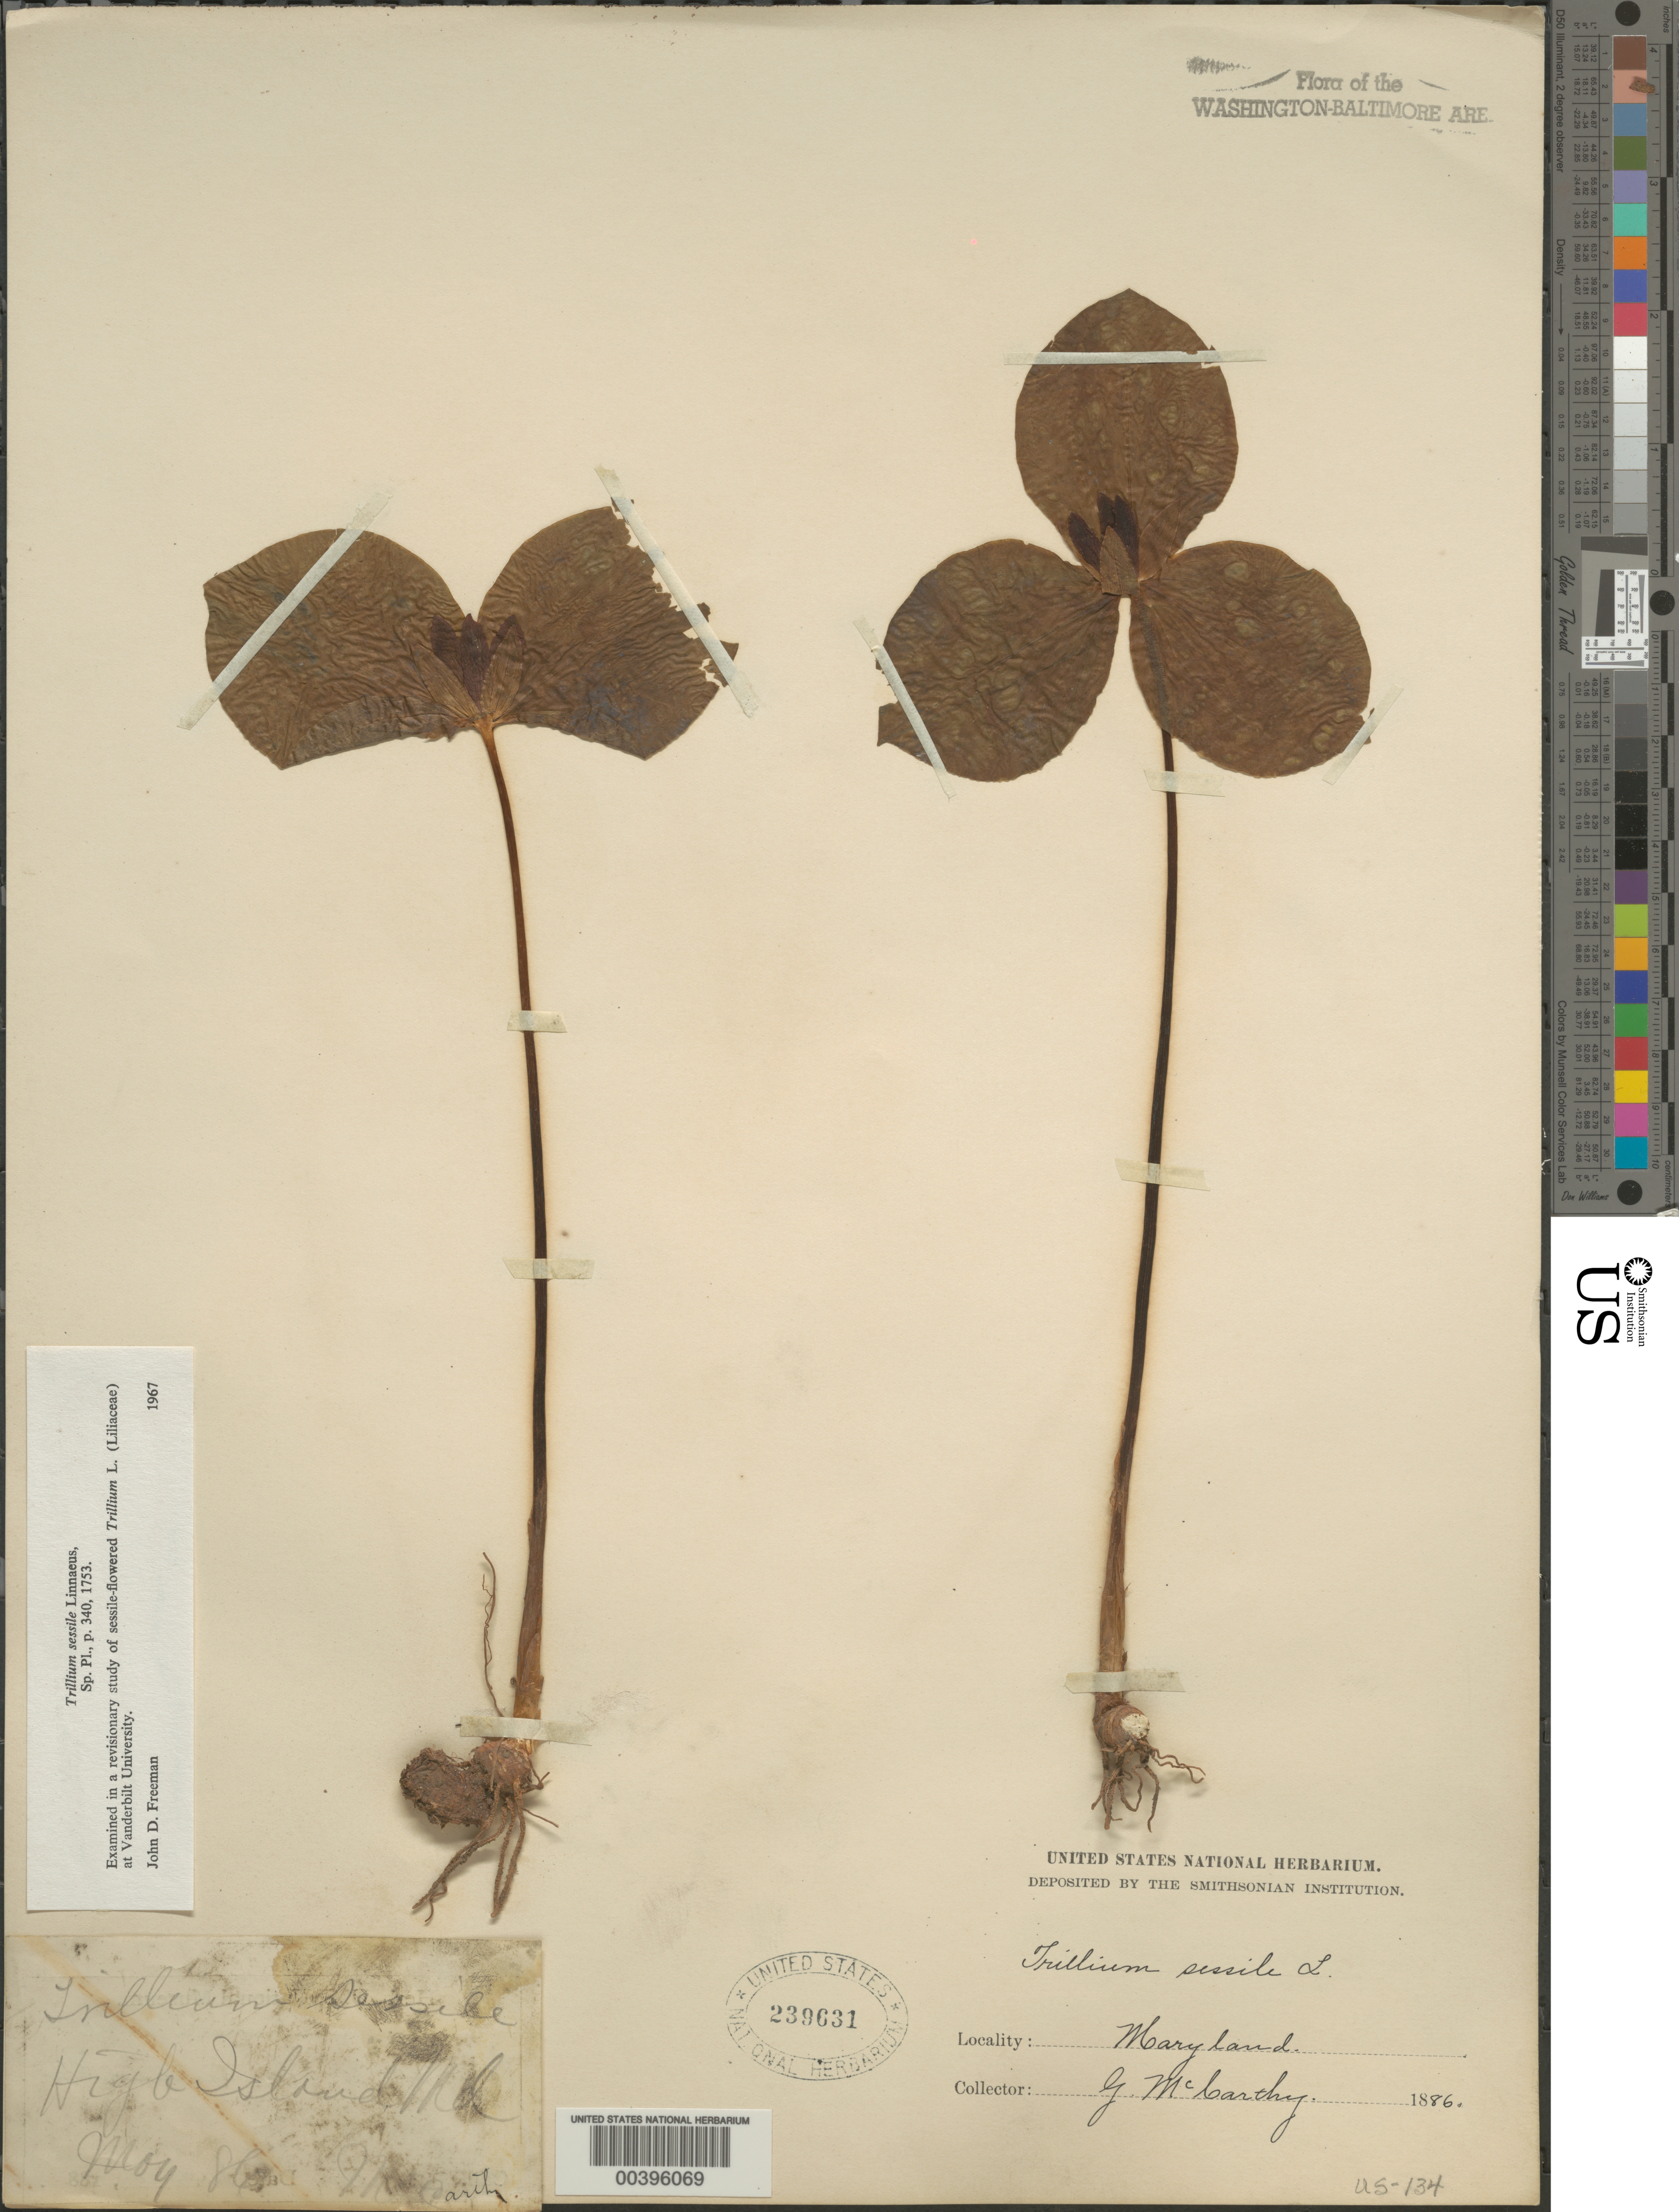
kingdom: Plantae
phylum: Tracheophyta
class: Liliopsida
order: Liliales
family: Melanthiaceae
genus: Trillium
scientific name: Trillium sessile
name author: L.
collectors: G. McCarthy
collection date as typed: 1886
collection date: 1886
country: United States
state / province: Maryland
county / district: Montgomery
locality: High Island C. & O. Canal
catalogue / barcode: US 239631